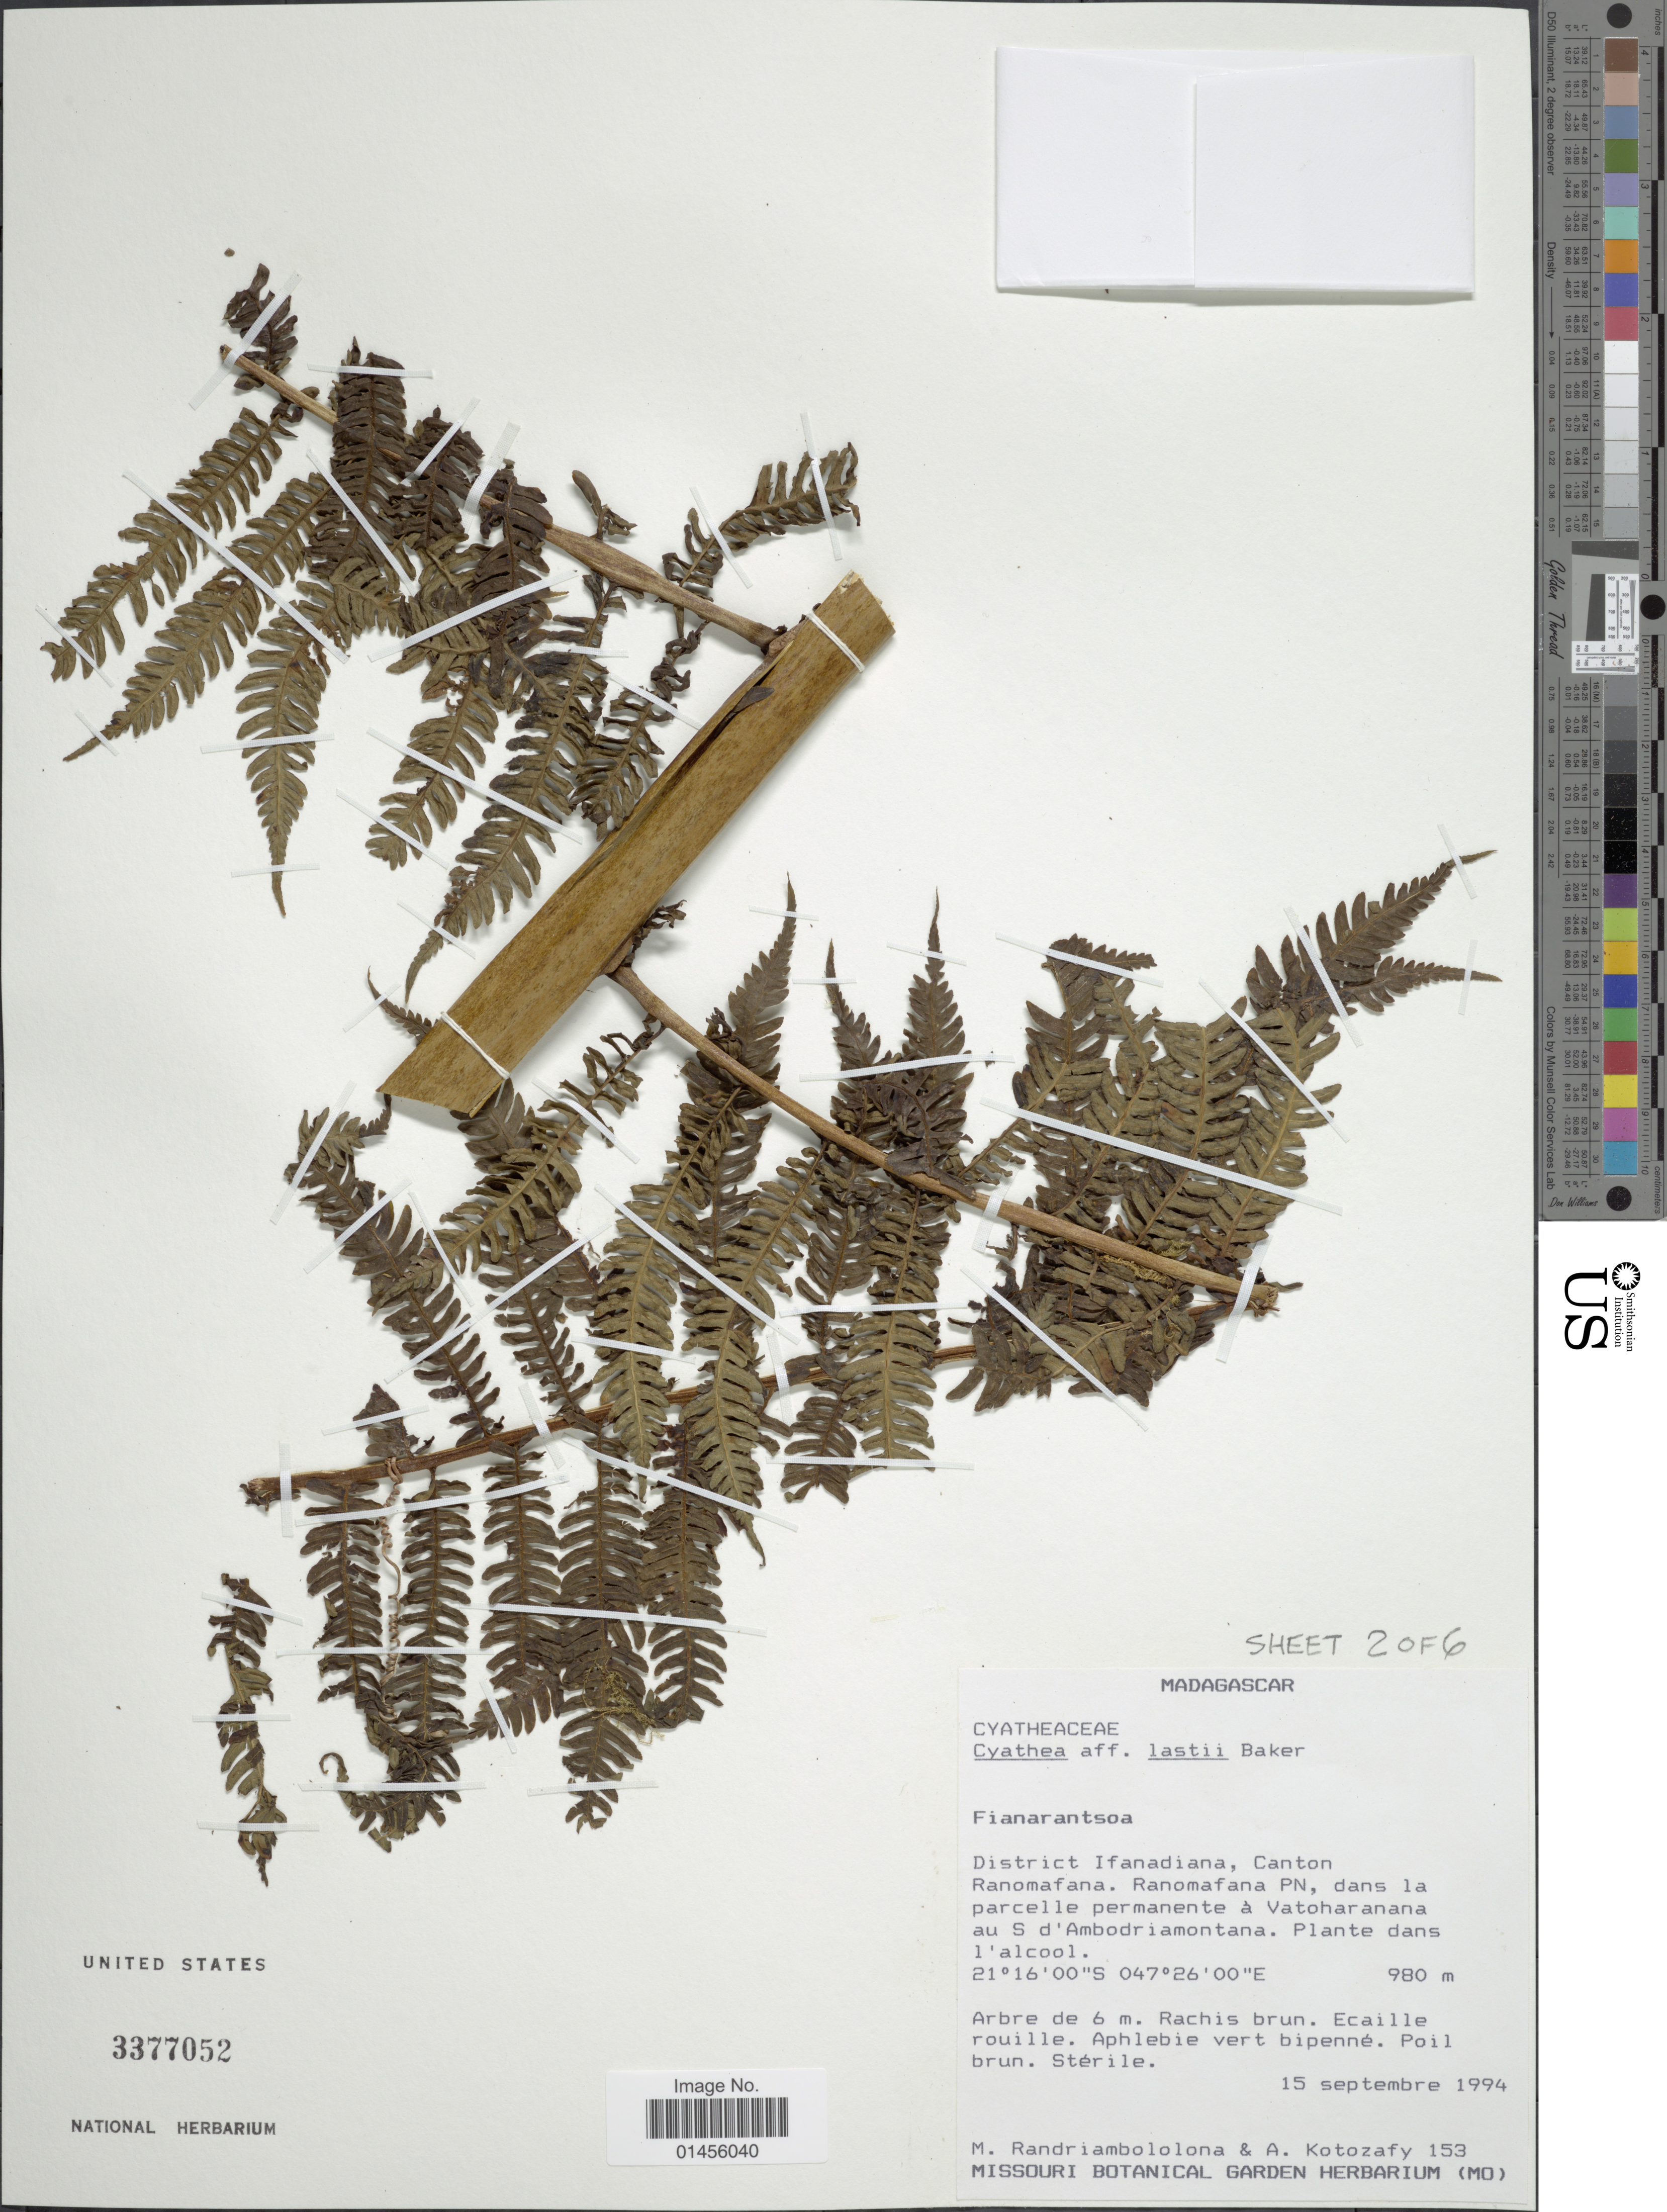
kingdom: Plantae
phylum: Tracheophyta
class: Polypodiopsida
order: Cyatheales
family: Cyatheaceae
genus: Alsophila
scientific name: Alsophila lastii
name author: (Baker) R.M. Tryon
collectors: M. Randriambololona & A. Kotozafy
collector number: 153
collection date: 1994-09-15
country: Madagascar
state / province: Vatovavy Fitovinany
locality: District Ifanadiana, canton Ranomafana, Ranomafana PN, dans la parcelle permanente a Vatoharanana au S d' Ambodriamontana dans l'alcool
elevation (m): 980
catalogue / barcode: US 3377052